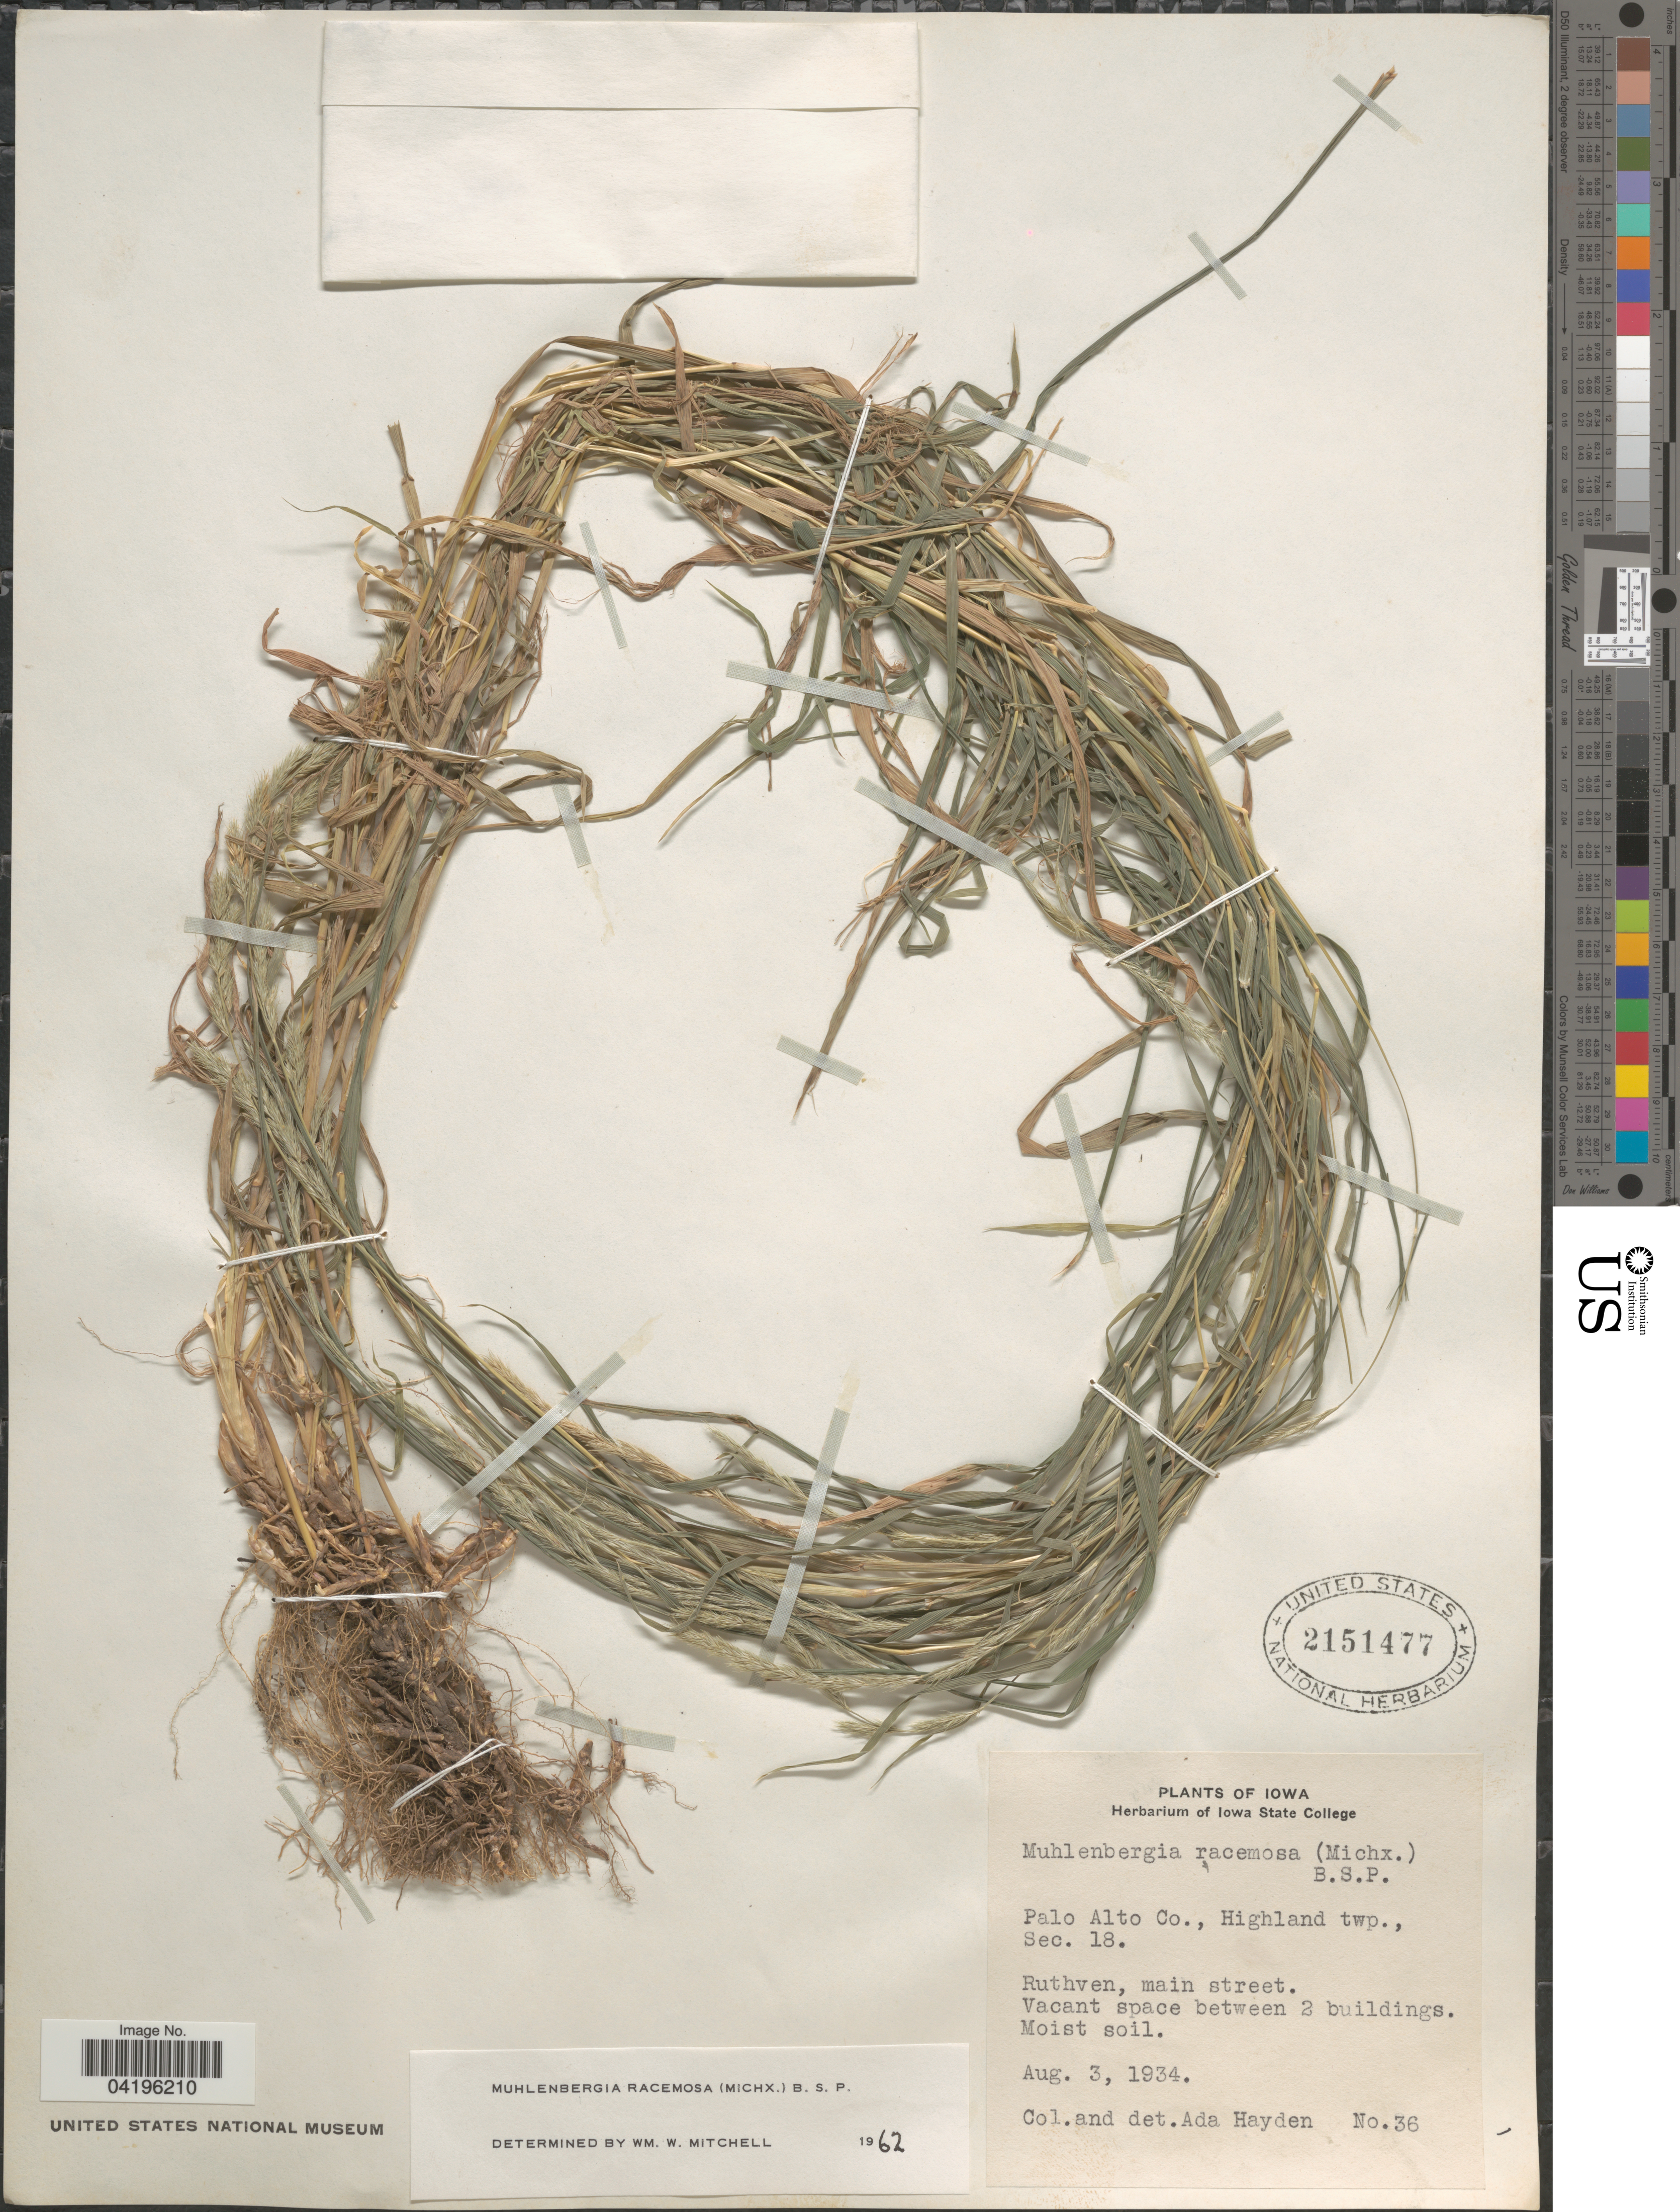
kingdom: Plantae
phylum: Tracheophyta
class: Liliopsida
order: Poales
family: Poaceae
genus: Muhlenbergia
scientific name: Muhlenbergia racemosa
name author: (Michx.) Britton et al.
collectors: Ada Hayden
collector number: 36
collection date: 1934-08-03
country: United States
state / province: Iowa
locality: Palo Alto Co., Highland twp., Sec. 18. Ruthven, main street. Vacant space between 2 buildings.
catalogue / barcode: US 2151477